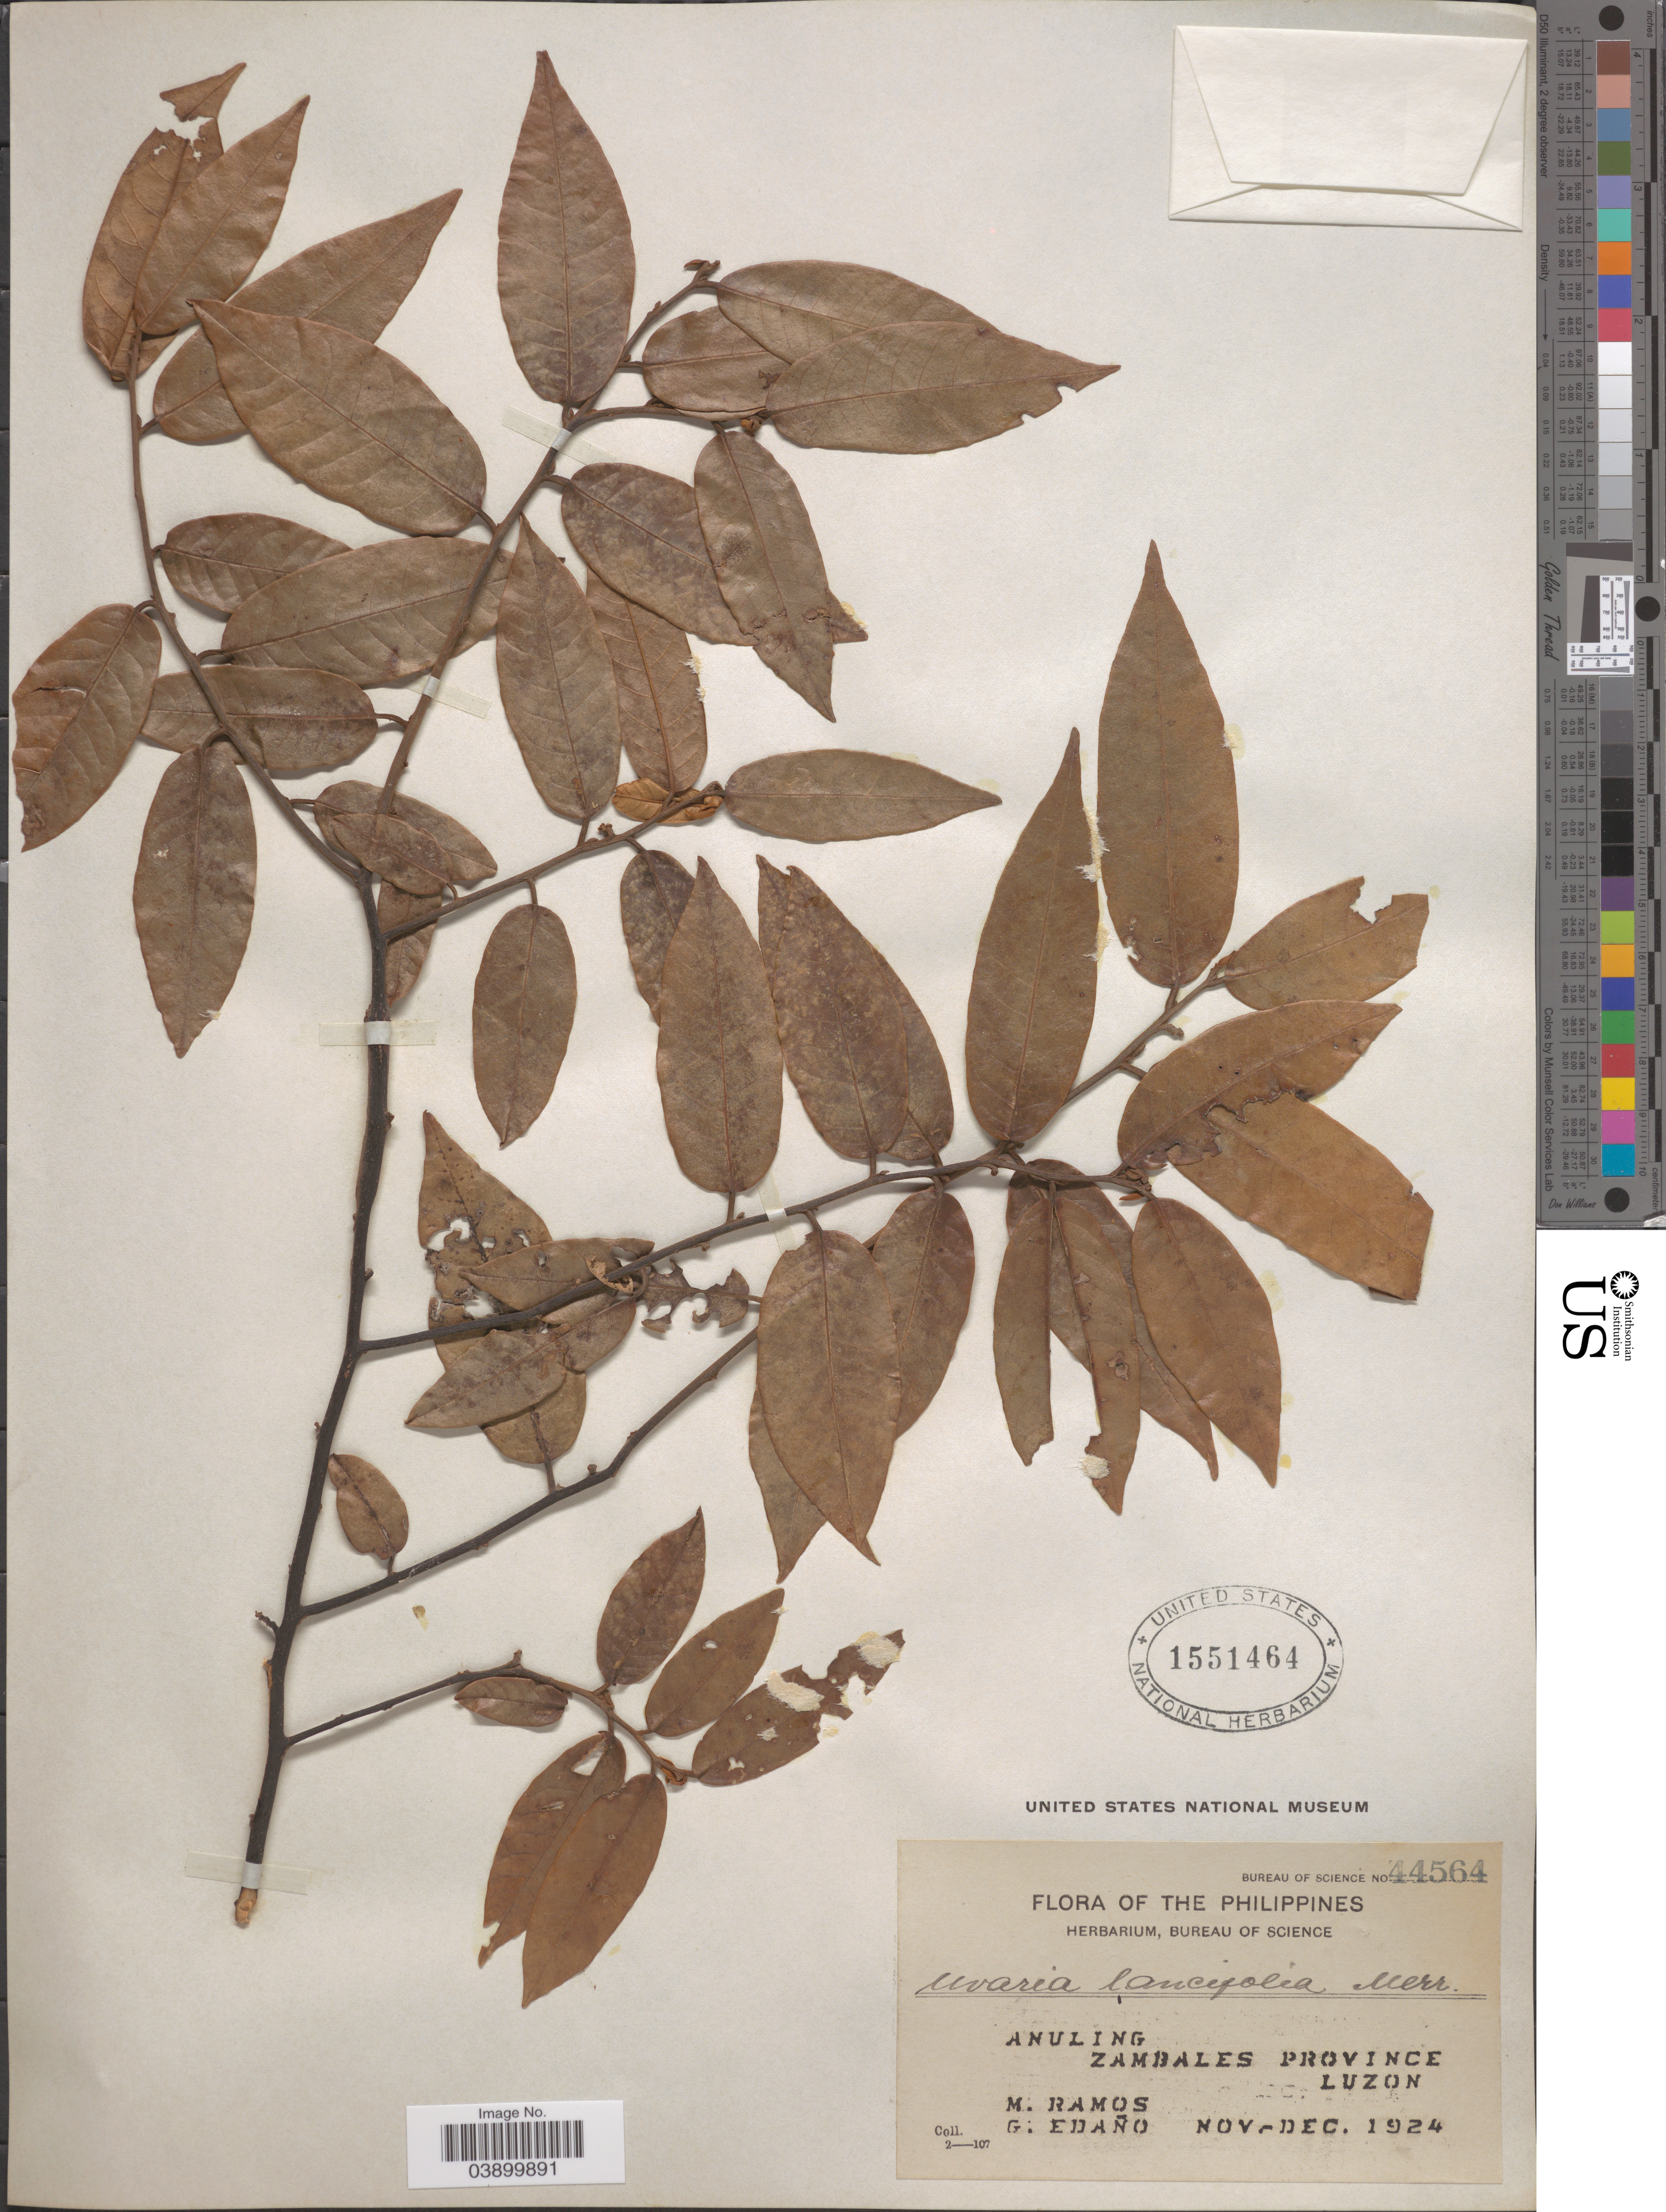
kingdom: Plantae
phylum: Tracheophyta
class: Magnoliopsida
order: Magnoliales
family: Annonaceae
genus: Uvaria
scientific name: Uvaria lancifolia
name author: Merr.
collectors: M. Ramos & G. Edaño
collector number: Bureau of Science 44564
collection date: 1924-11/1924-12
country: Philippines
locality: Anuling. Zambales Province. Luzon.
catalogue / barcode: US 1551464